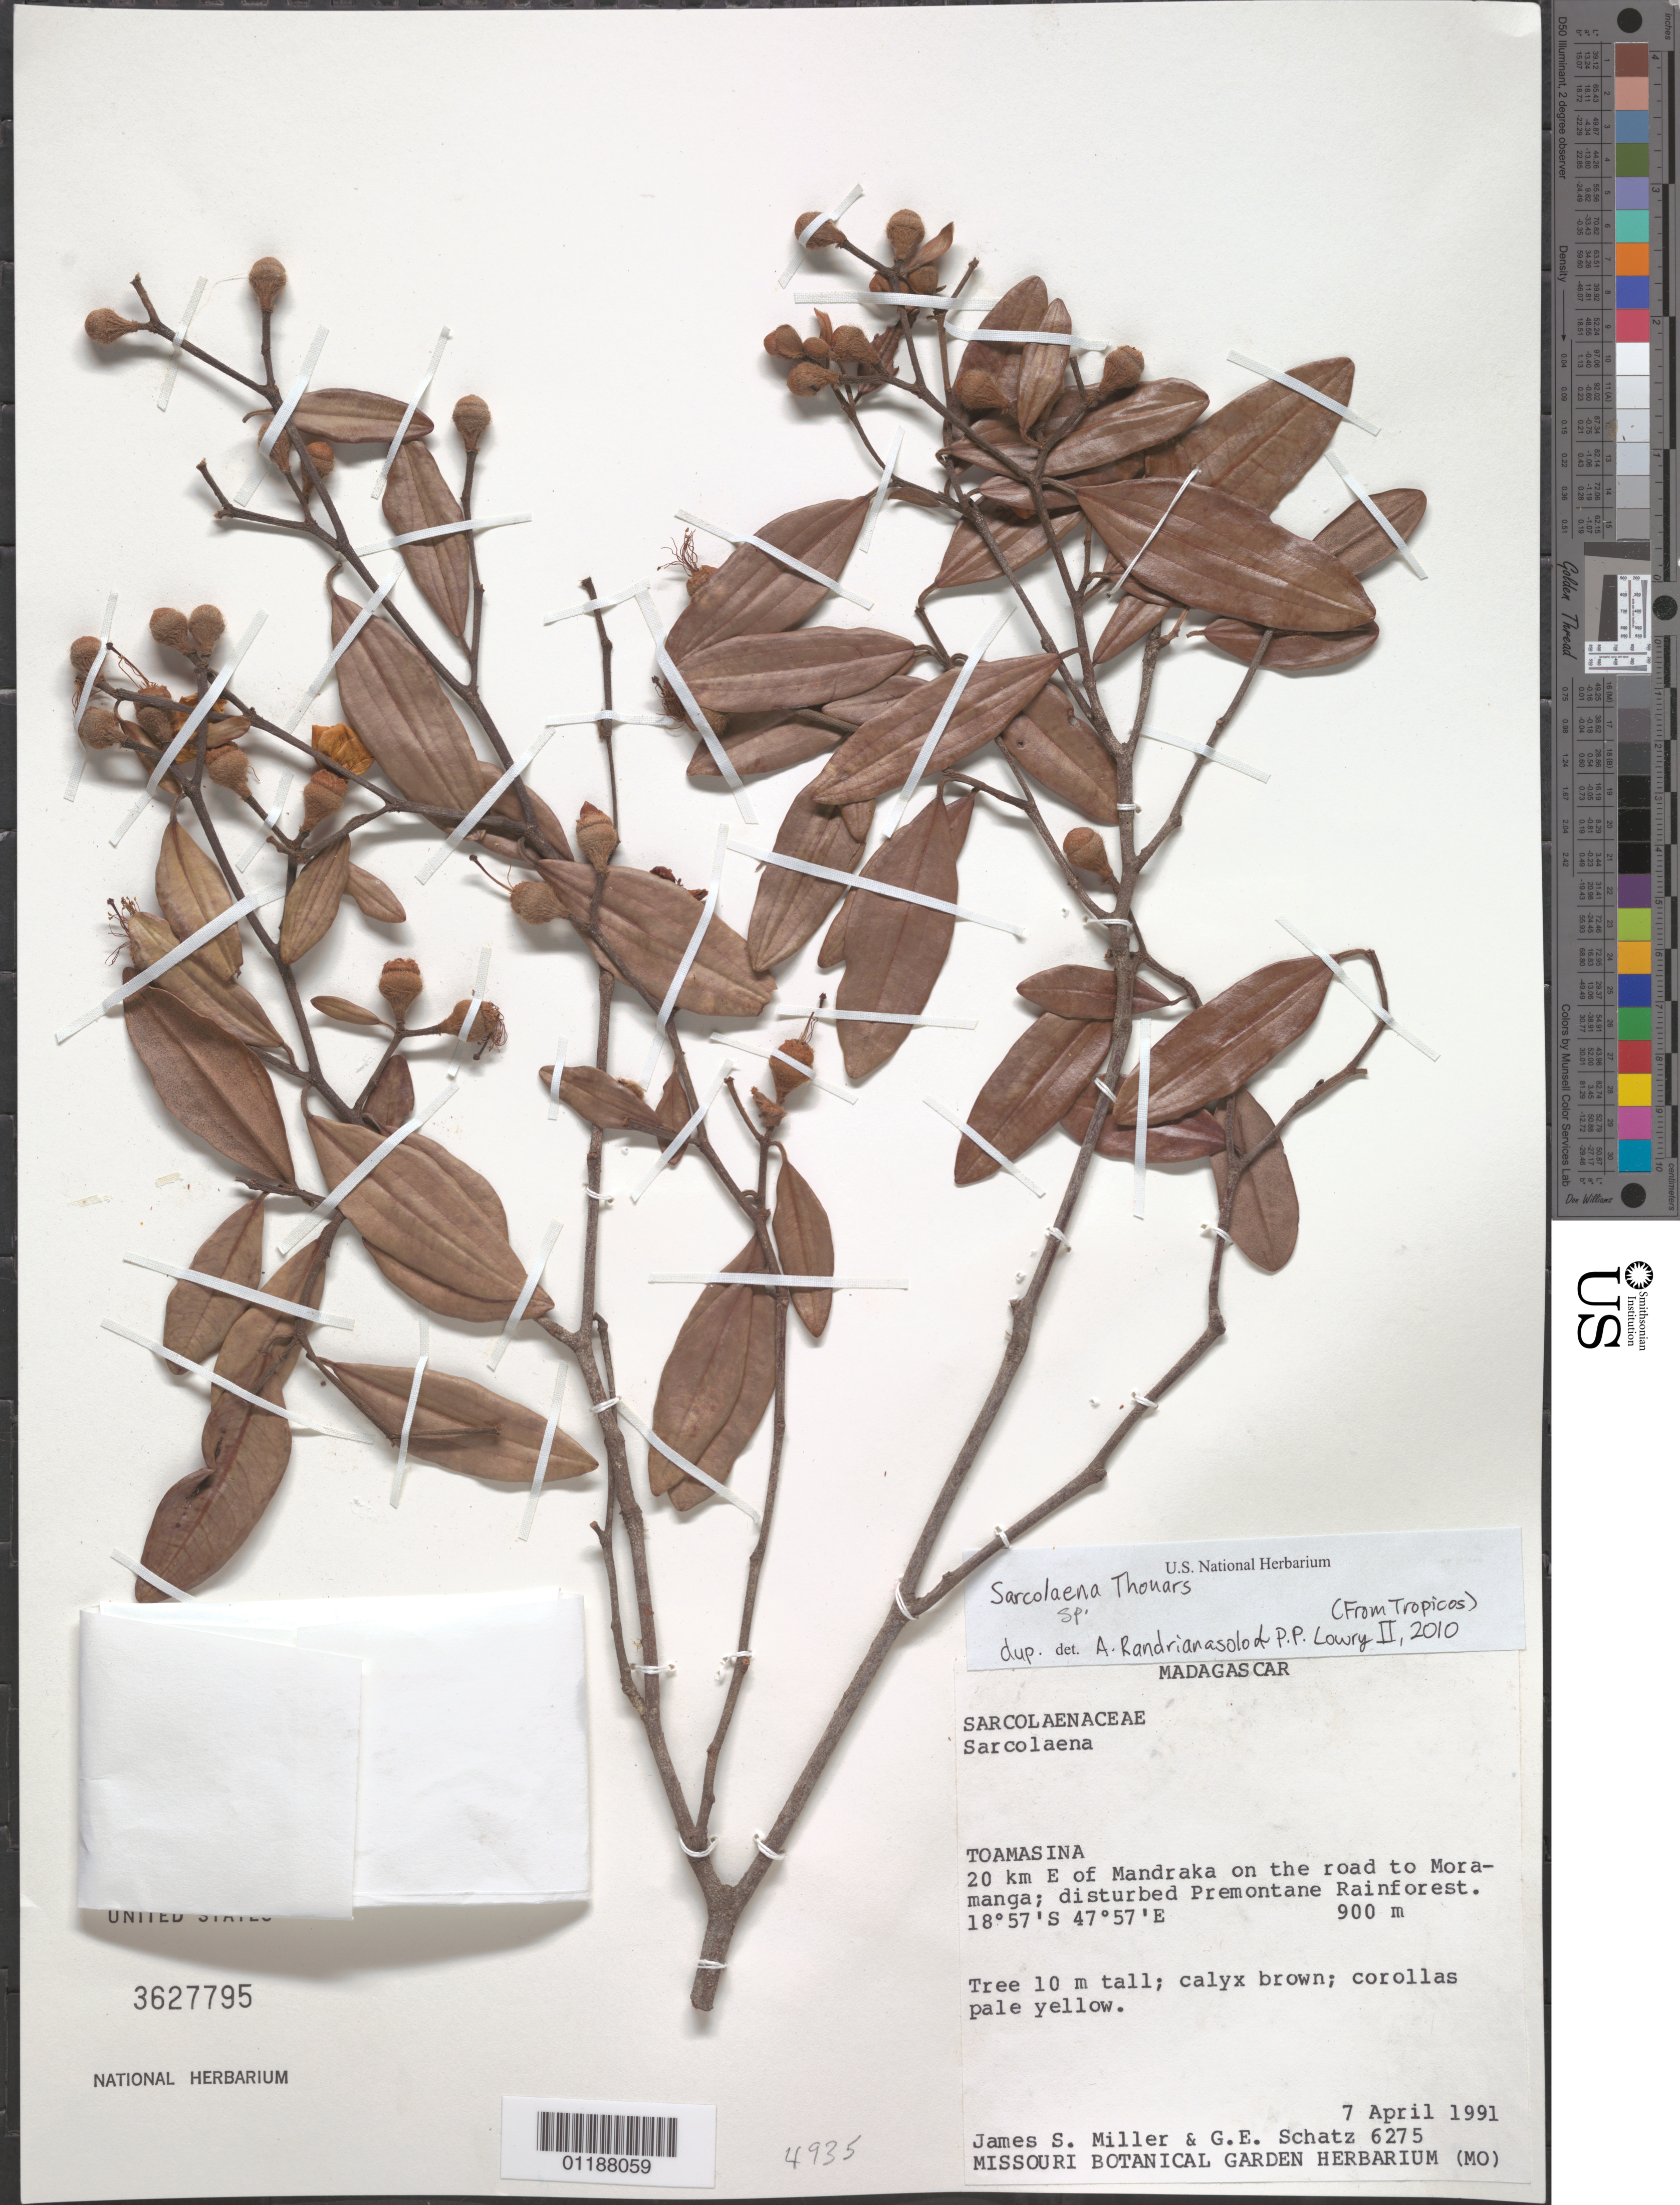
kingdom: Plantae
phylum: Tracheophyta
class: Magnoliopsida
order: Malvales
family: Sarcolaenaceae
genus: Sarcolaena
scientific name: Sarcolaena sp.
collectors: J. S. Miller & G. Schatz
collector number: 6275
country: Madagascar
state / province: Alaotra Mangoro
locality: E of Mandraka on the road to Moramanga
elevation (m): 900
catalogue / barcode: US 3627795